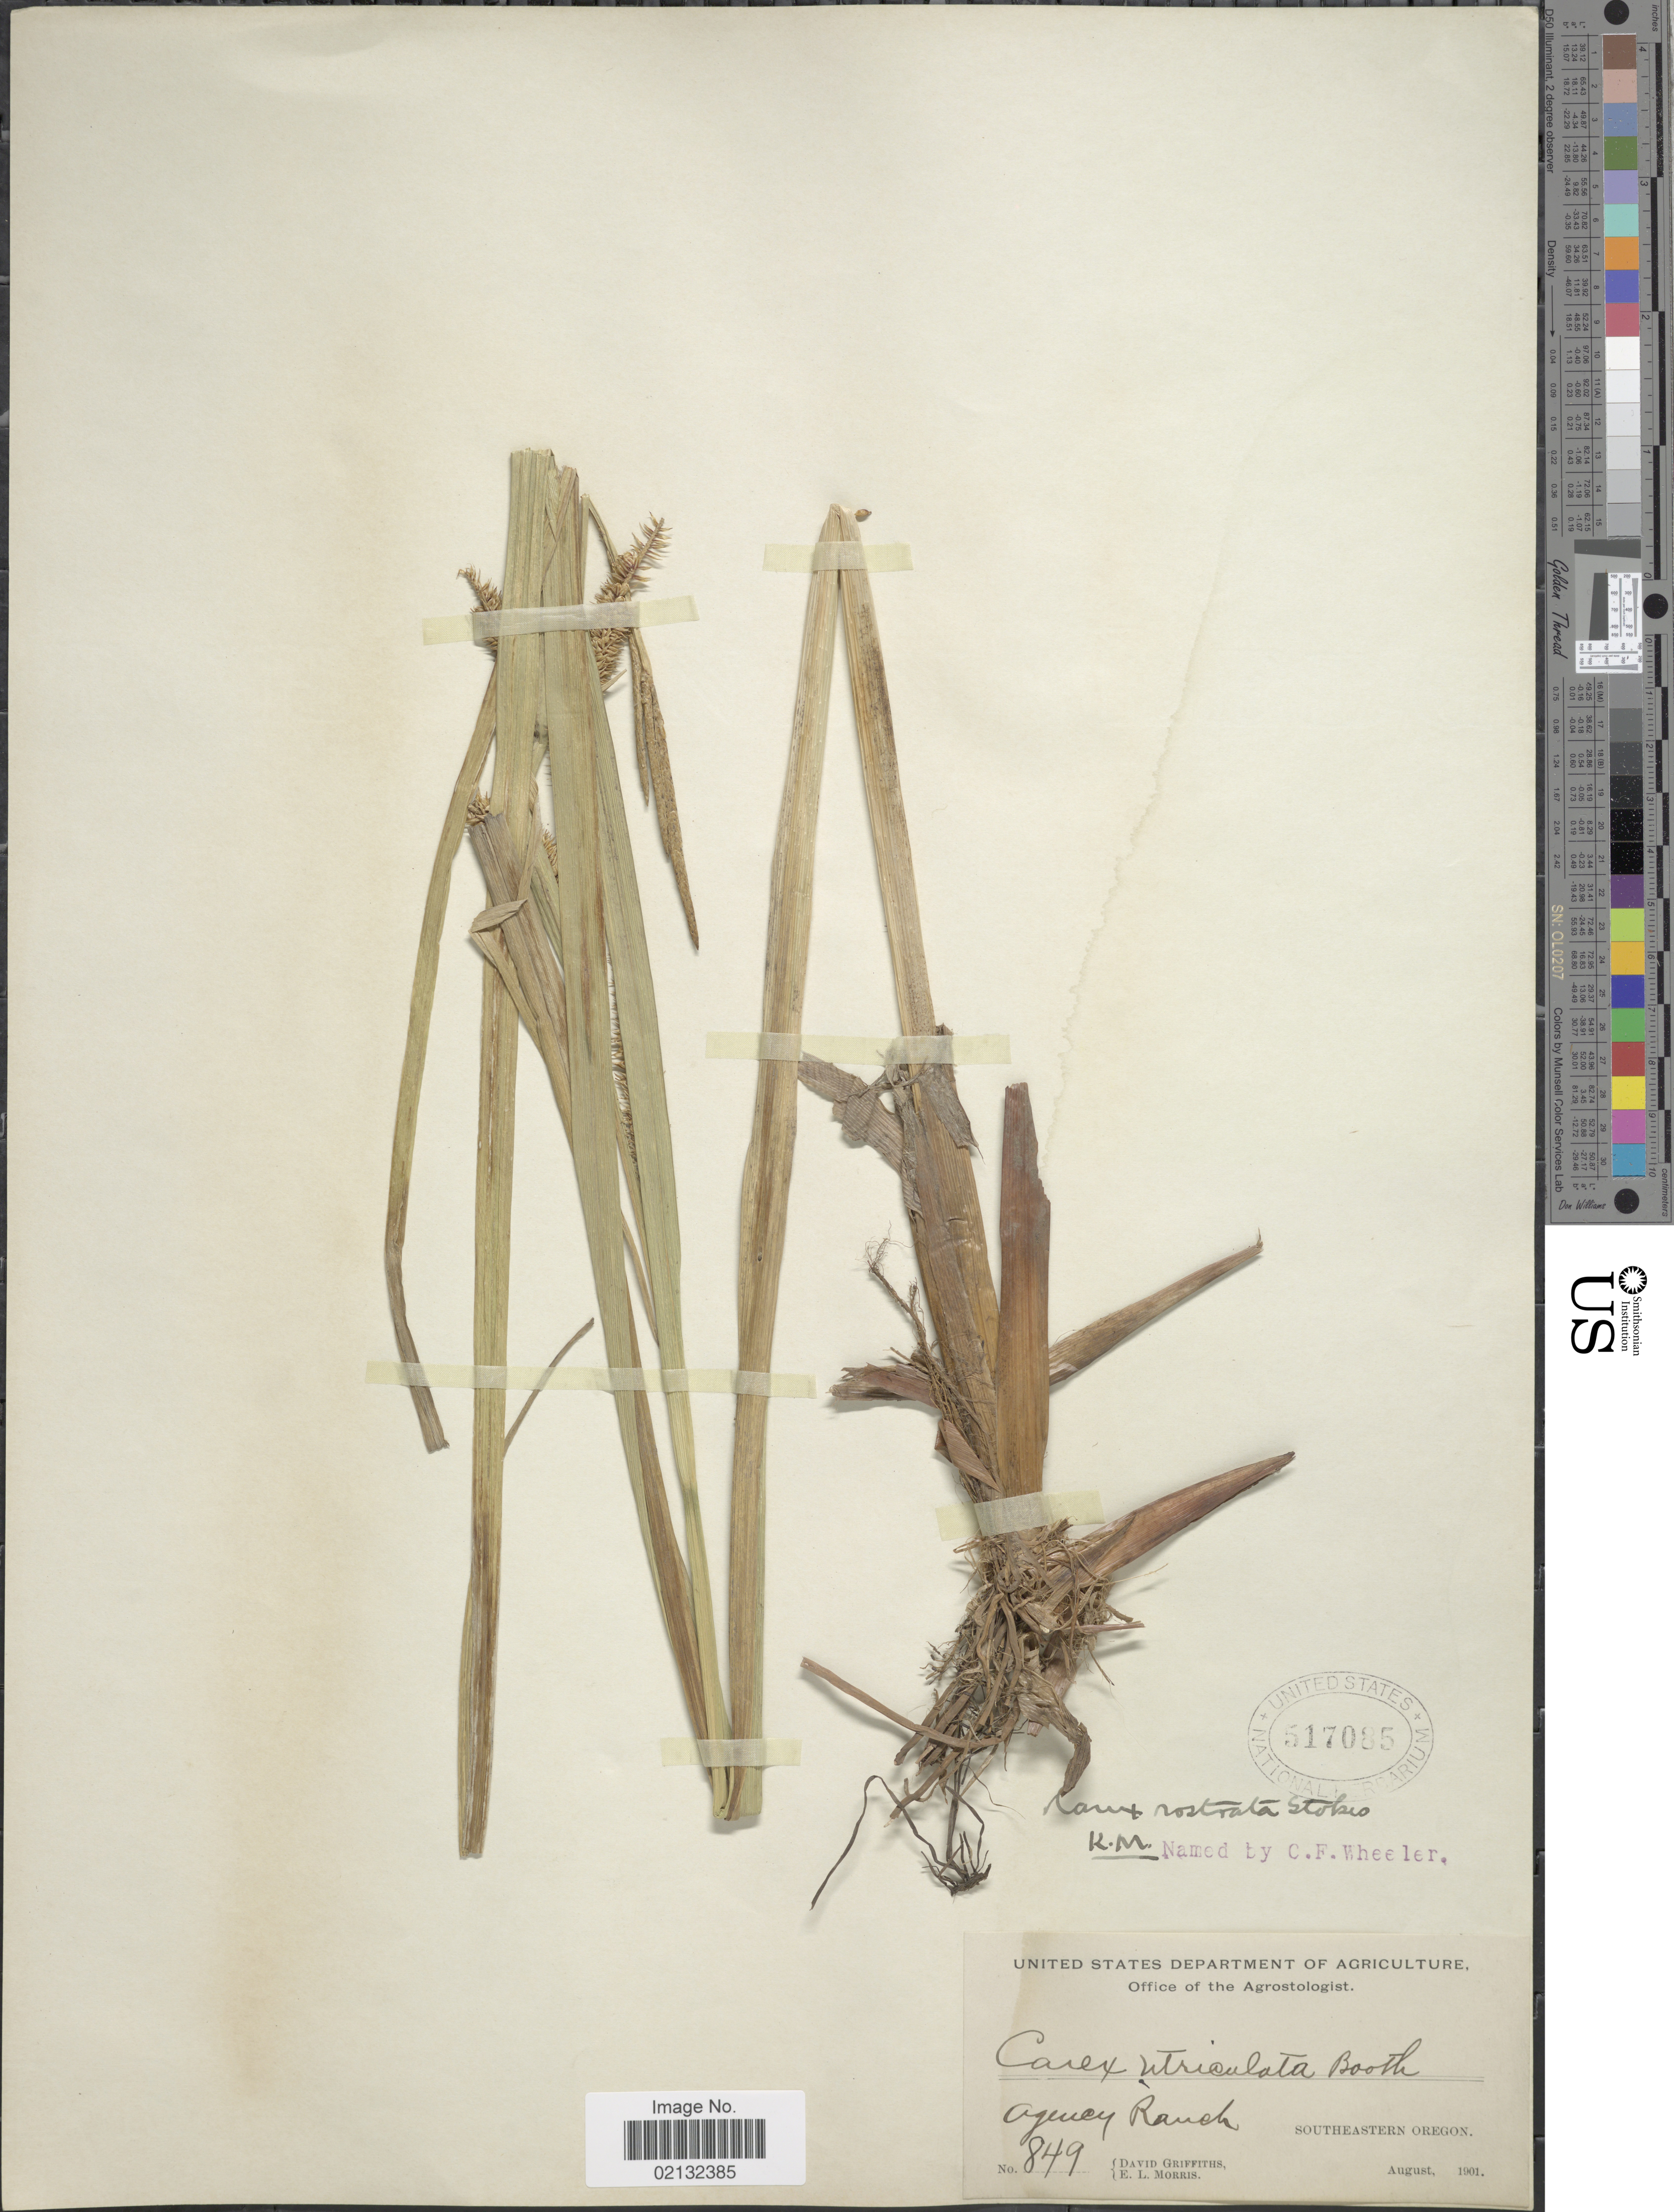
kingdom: Plantae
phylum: Tracheophyta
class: Liliopsida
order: Poales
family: Cyperaceae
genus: Carex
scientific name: Carex rostrata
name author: Stokes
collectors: D. Griffiths & E. Morris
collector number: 849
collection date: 1901-08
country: United States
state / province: Oregon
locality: Southeastern Oregon, Agency Ranch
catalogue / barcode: US 517085